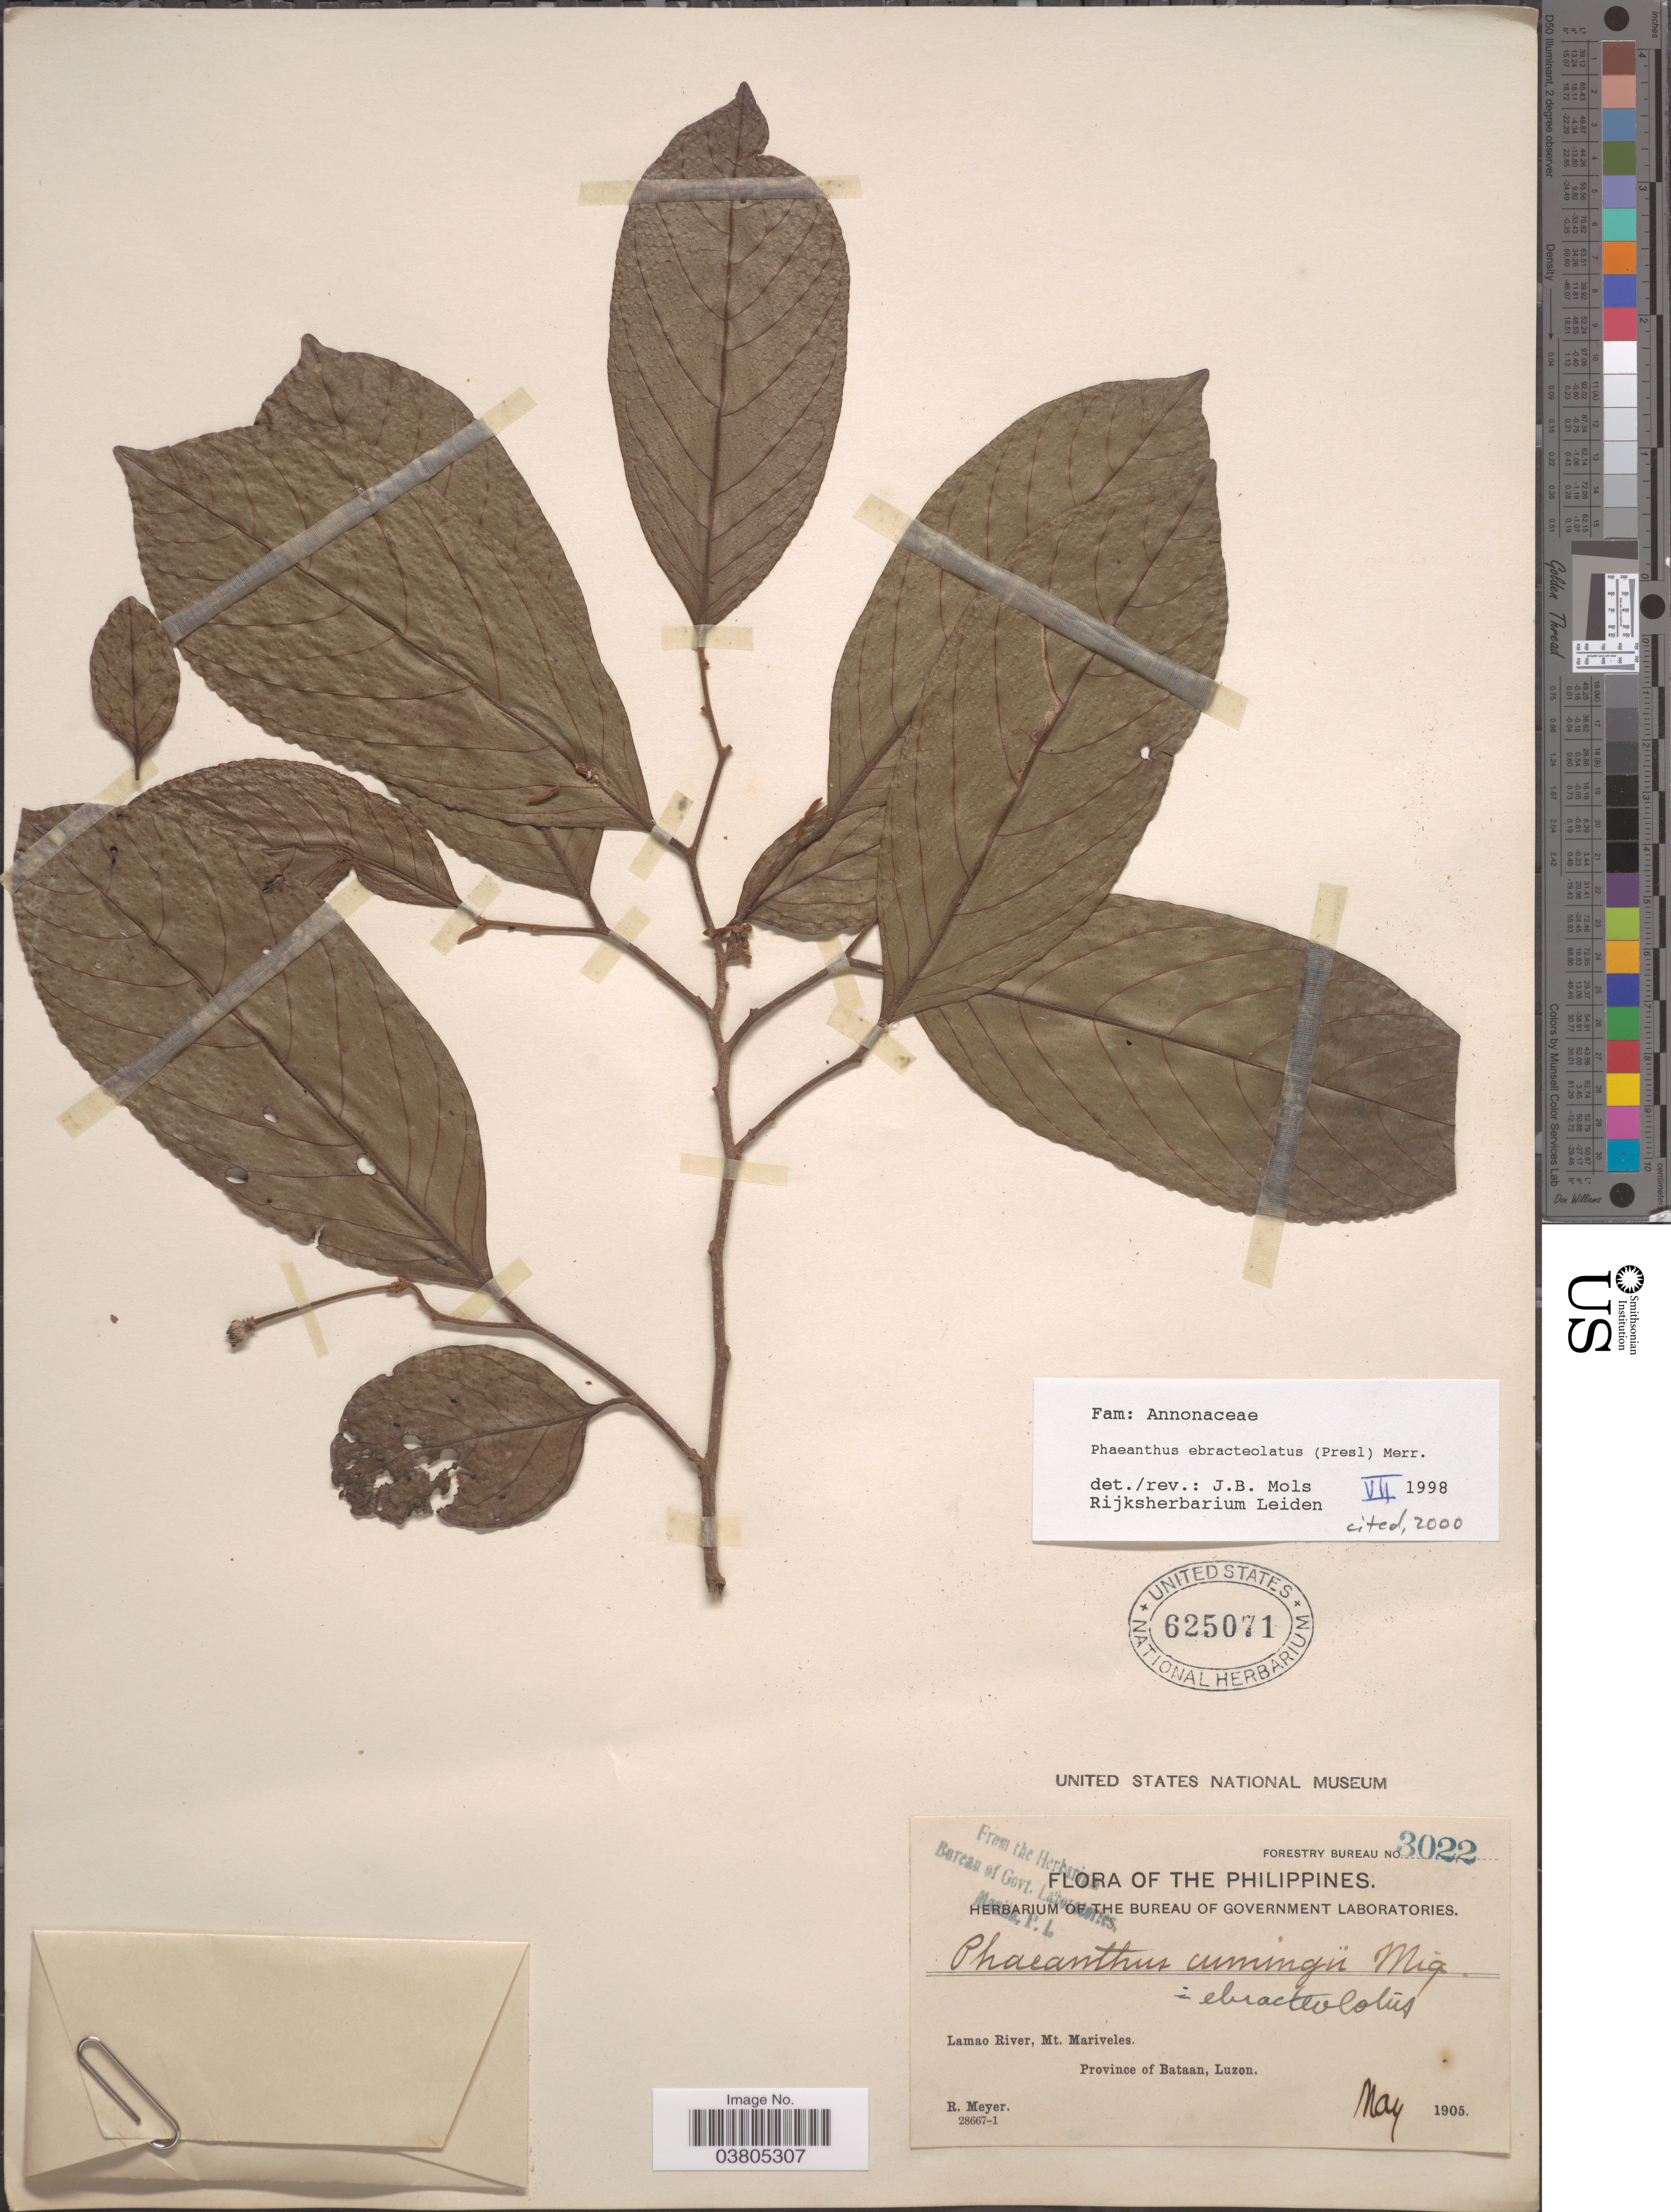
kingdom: Plantae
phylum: Tracheophyta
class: Magnoliopsida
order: Magnoliales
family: Annonaceae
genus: Phaeanthus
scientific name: Phaeanthus ebracteolatus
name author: (C. Presl) Merr.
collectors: R. Meyer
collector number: Forestry Bureau 3022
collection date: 1905-05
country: Philippines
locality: Lamao River, Mt. Mariveles, Province of Bataan, Luzon.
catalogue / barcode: US 625071